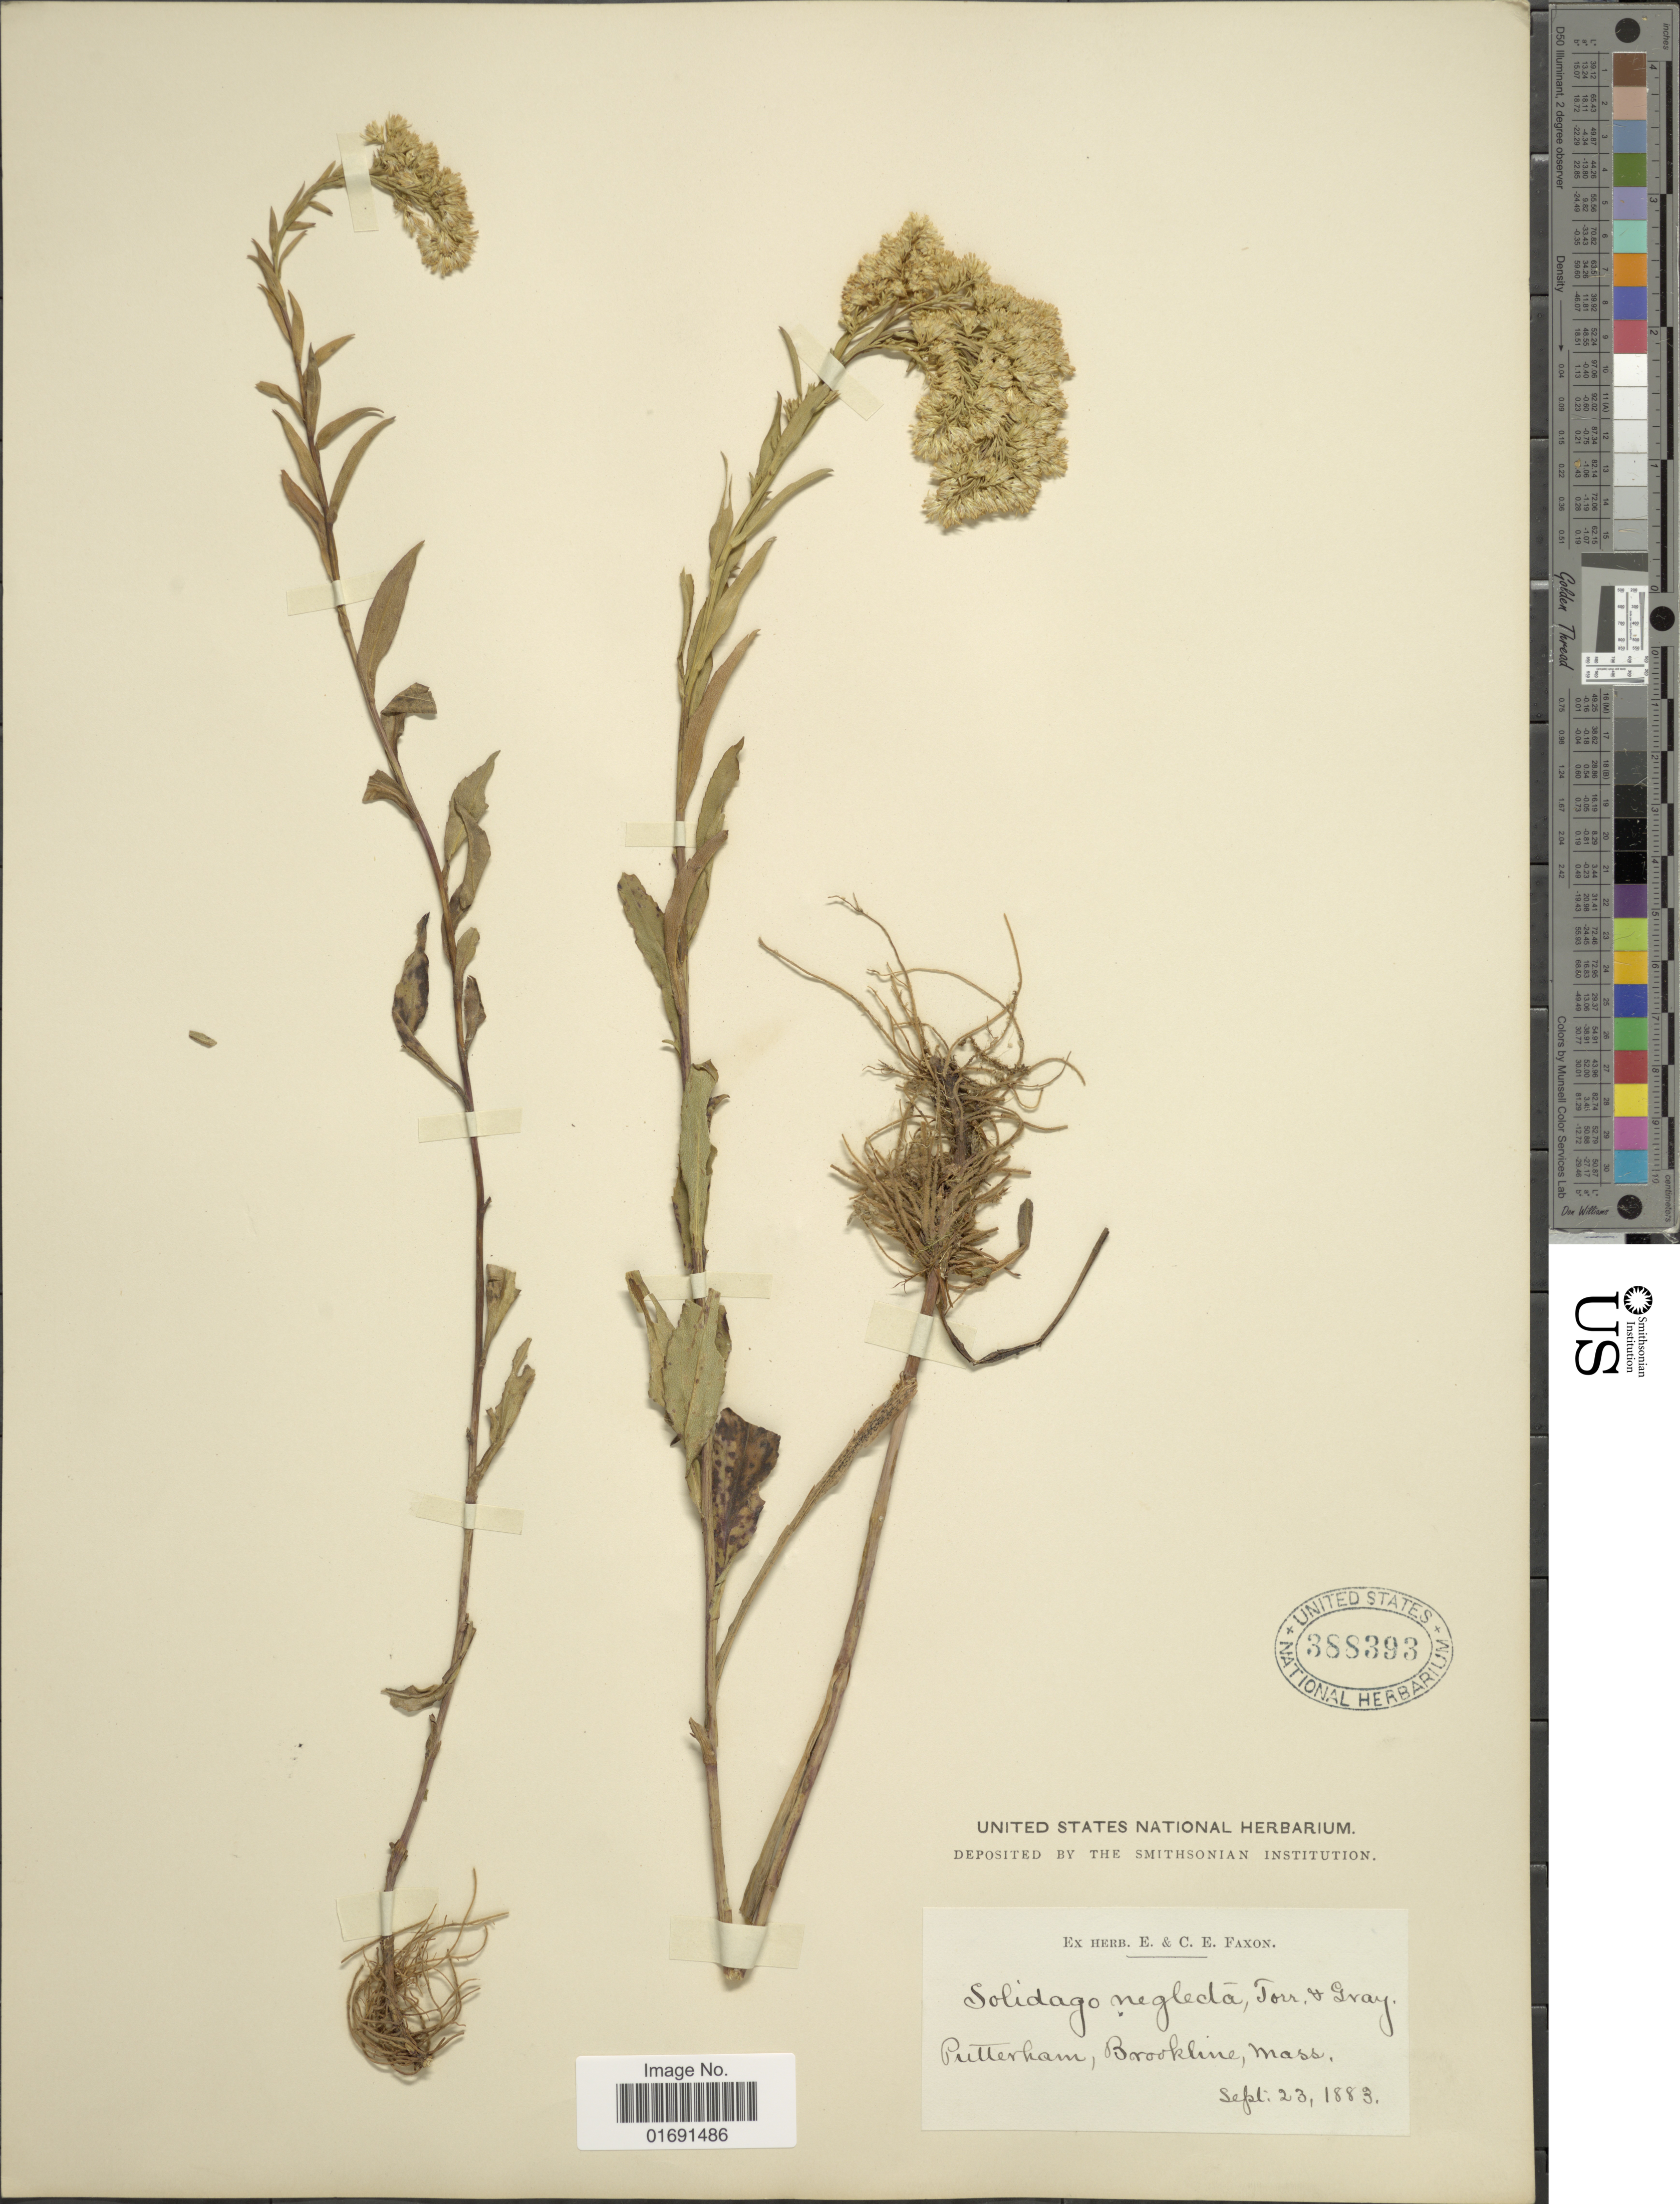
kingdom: Plantae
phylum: Tracheophyta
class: Magnoliopsida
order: Asterales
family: Asteraceae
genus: Solidago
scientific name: Solidago uniligulata var. uniligulata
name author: (DC.) Porter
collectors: ex herb. E. & C.E. Faxon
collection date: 1883-09-23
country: United States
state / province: Massachusetts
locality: Putterham, Brookline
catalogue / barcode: US 388393